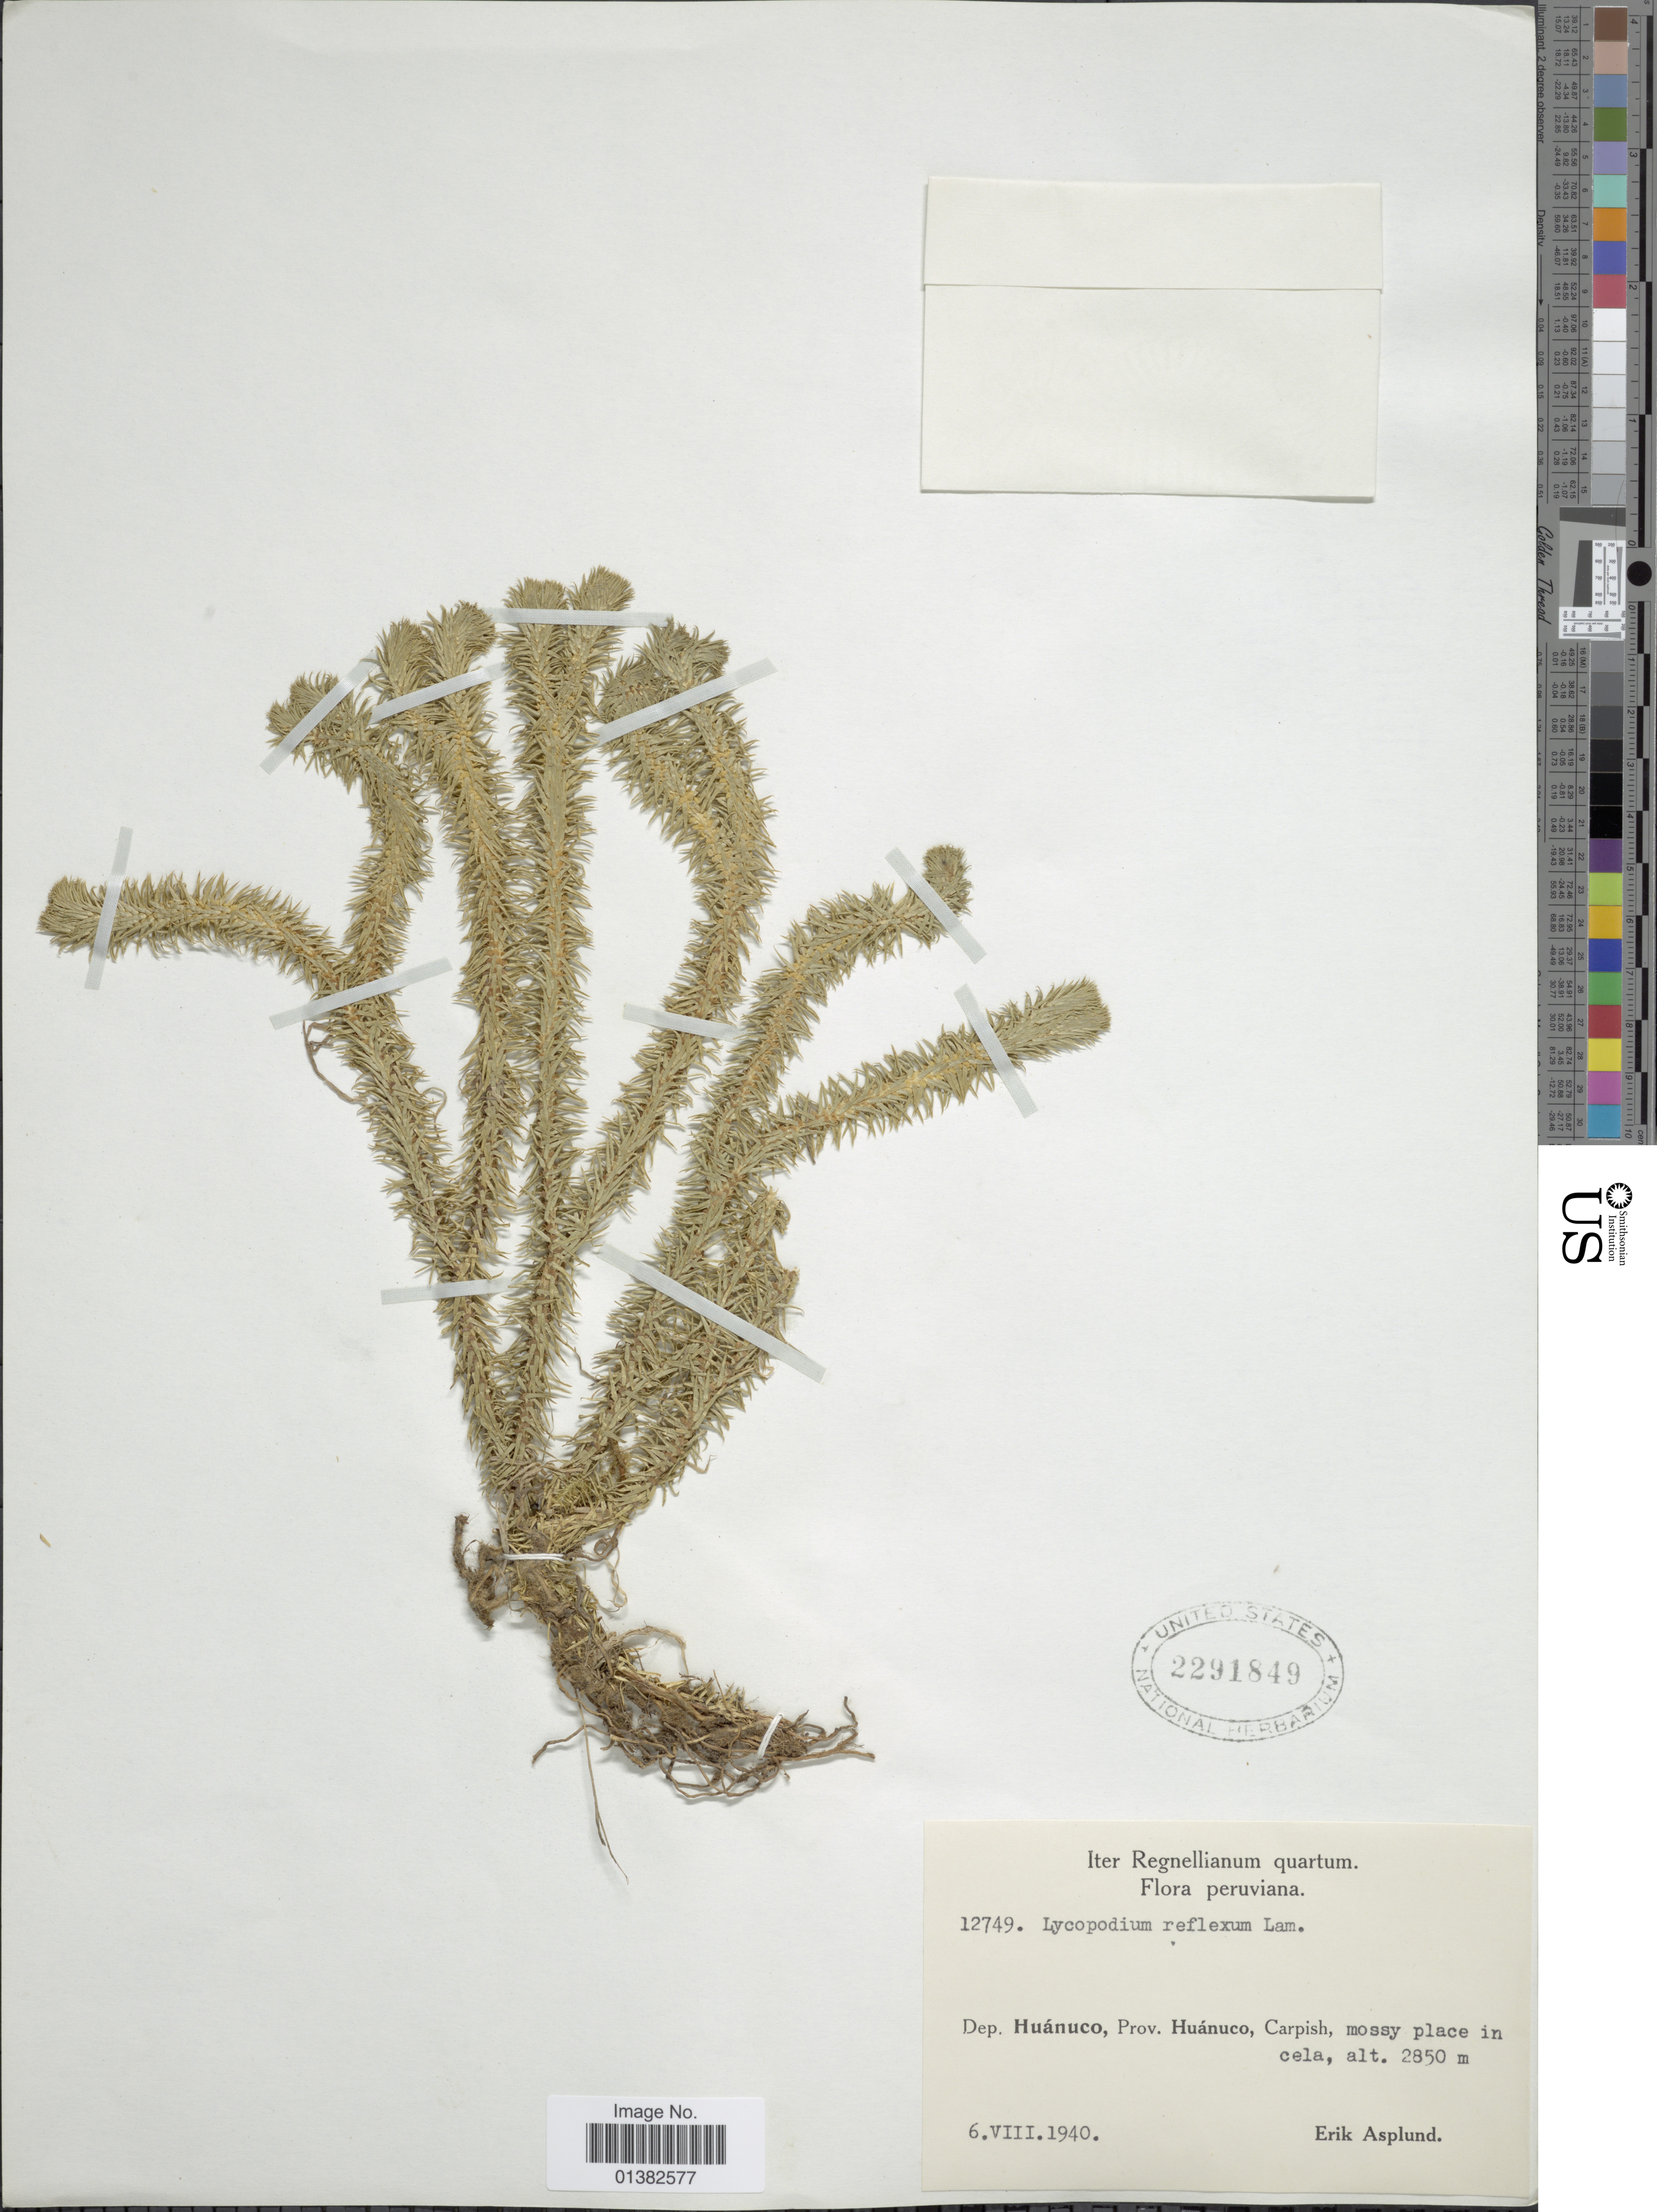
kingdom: Plantae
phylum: Tracheophyta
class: Lycopodiopsida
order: Lycopodiales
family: Lycopodiaceae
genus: Phlegmariurus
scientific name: Phlegmariurus reflexus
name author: (Lam.) B. Øllg.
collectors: E. Asplund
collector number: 12749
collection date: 1940-08-06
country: Peru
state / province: Huánuco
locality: Dep. Huánuco, Carpsih, mossy place in cela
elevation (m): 2850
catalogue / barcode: US 2291849